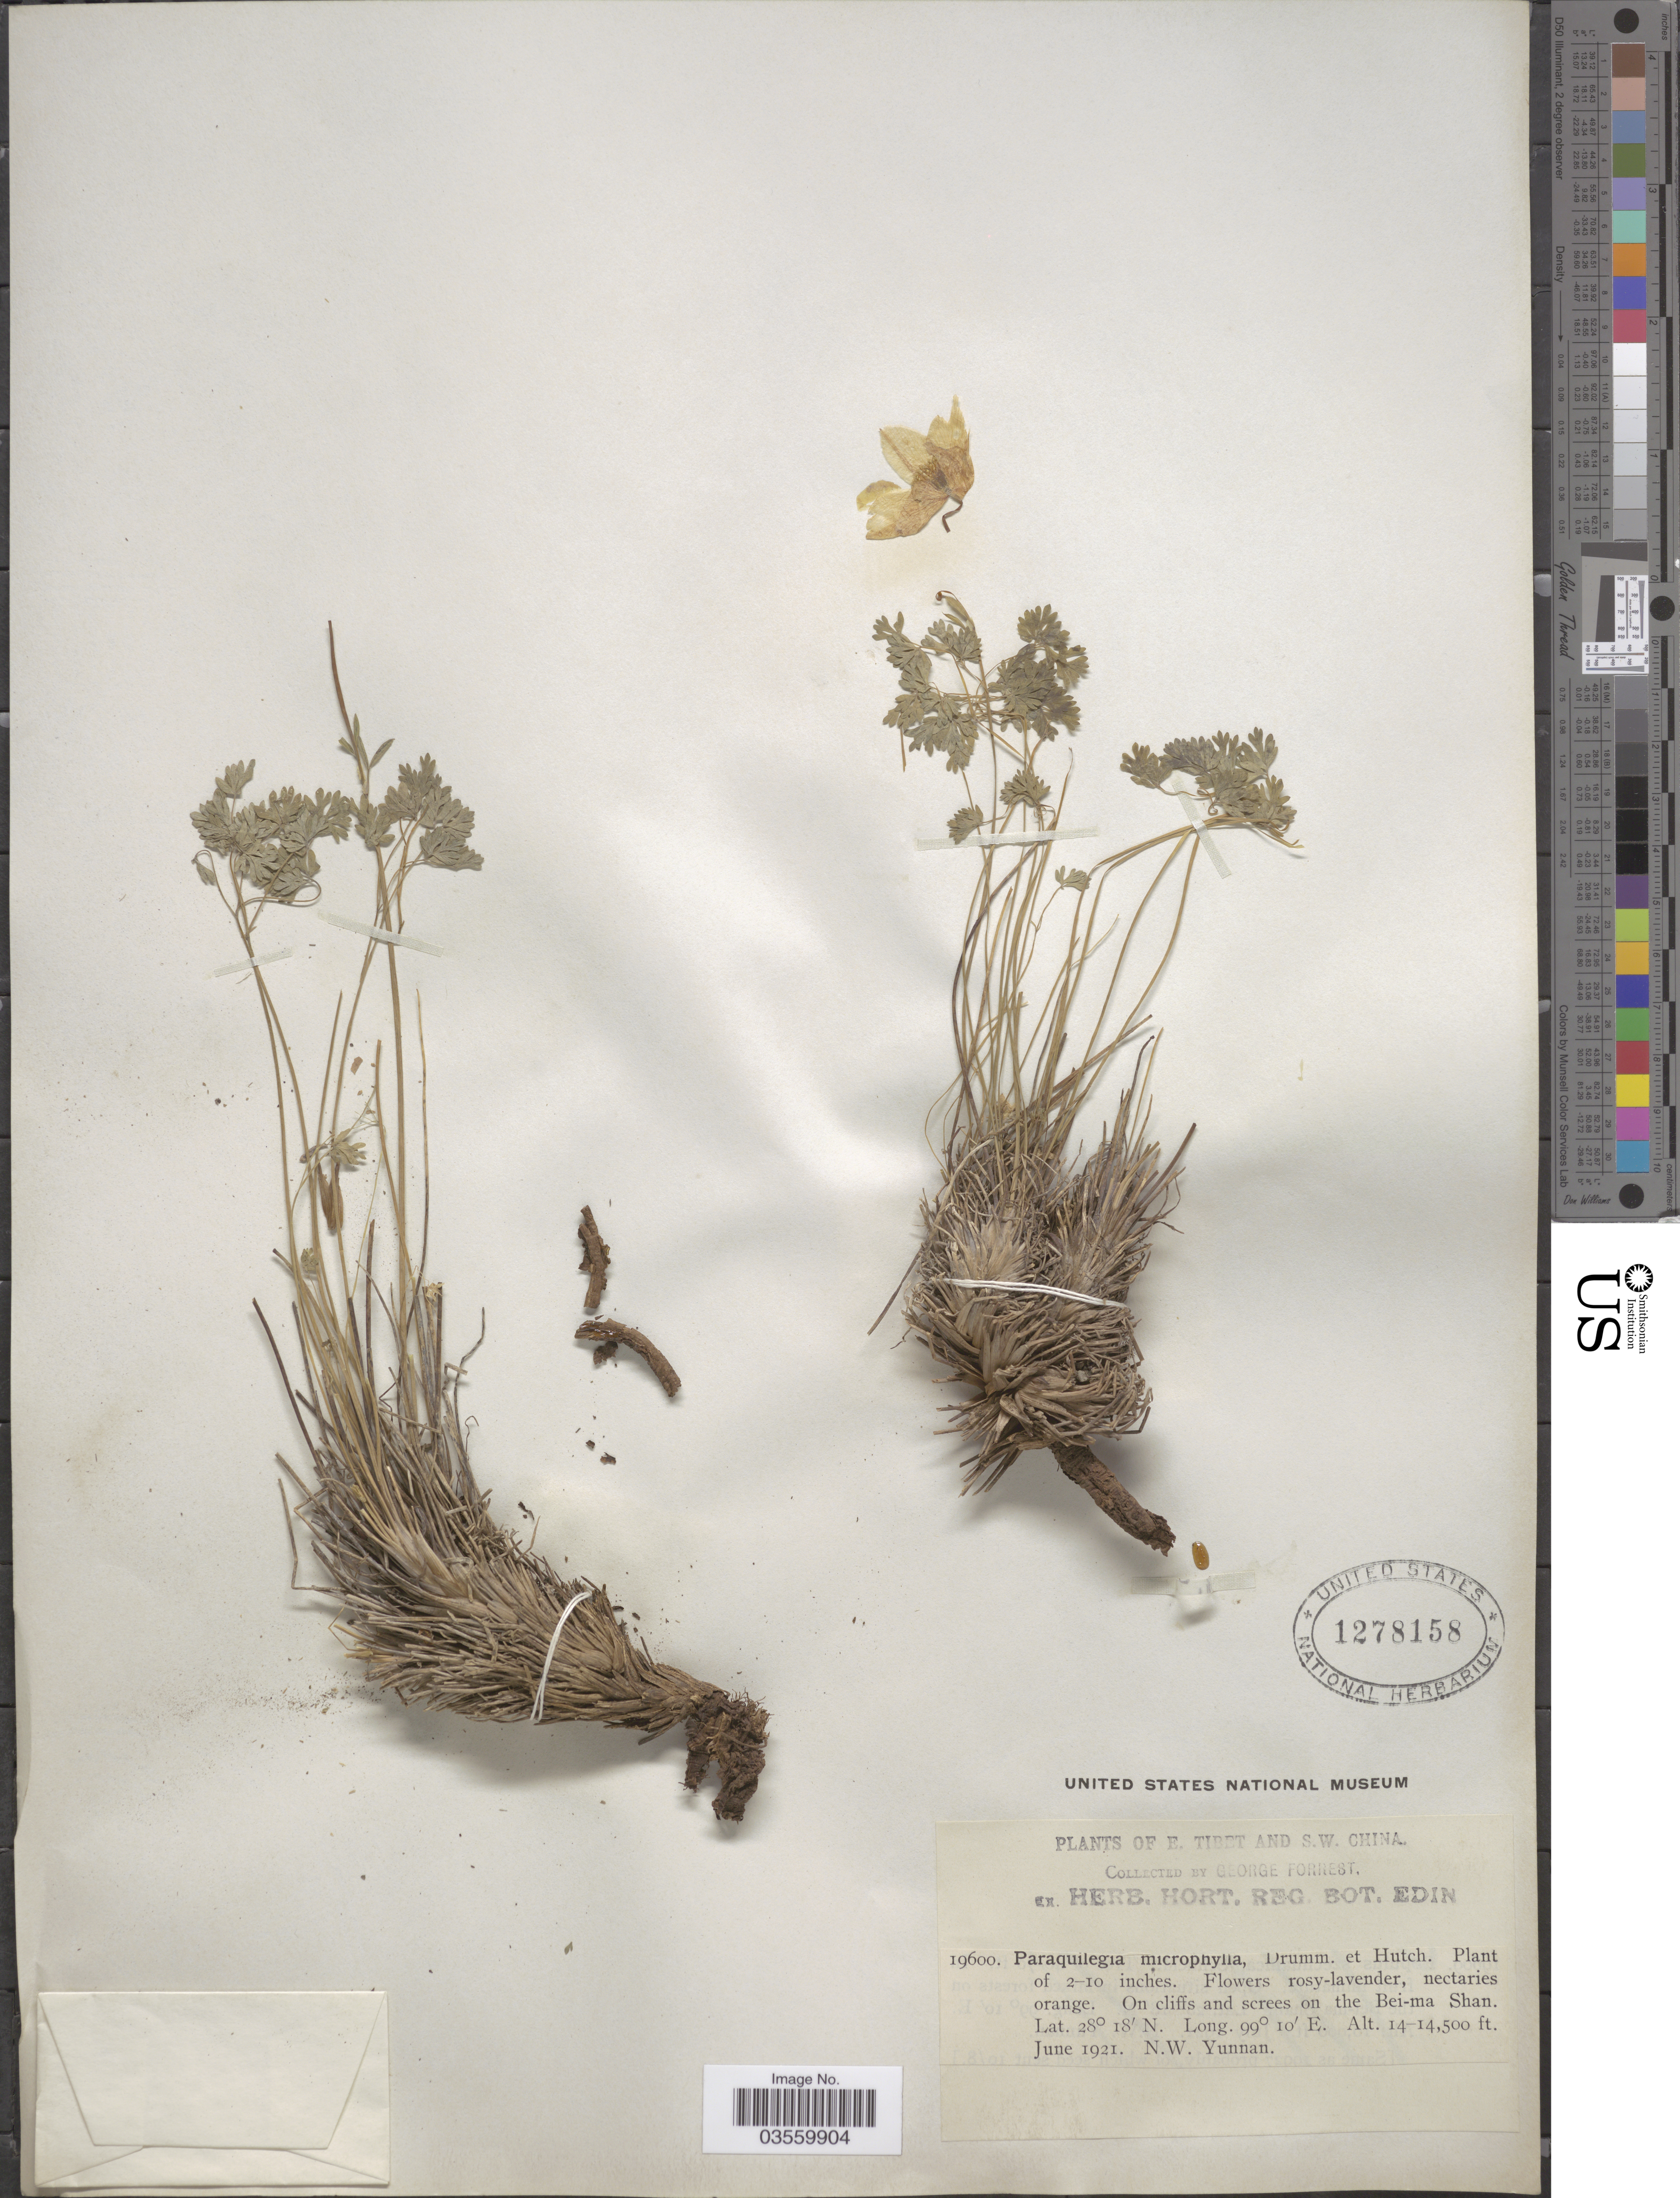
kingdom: Plantae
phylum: Tracheophyta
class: Magnoliopsida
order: Ranunculales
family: Ranunculaceae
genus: Paraquilegia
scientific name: Paraquilegia microphylla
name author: (Royle) J.R. Drumm. & Hutch.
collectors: G. Forrest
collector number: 19600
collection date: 1921-06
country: China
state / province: Yunnan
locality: E. Tibet and S.W. China. On cliffs and screes on the Bei-ma Shan.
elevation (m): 4267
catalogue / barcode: US 1278158